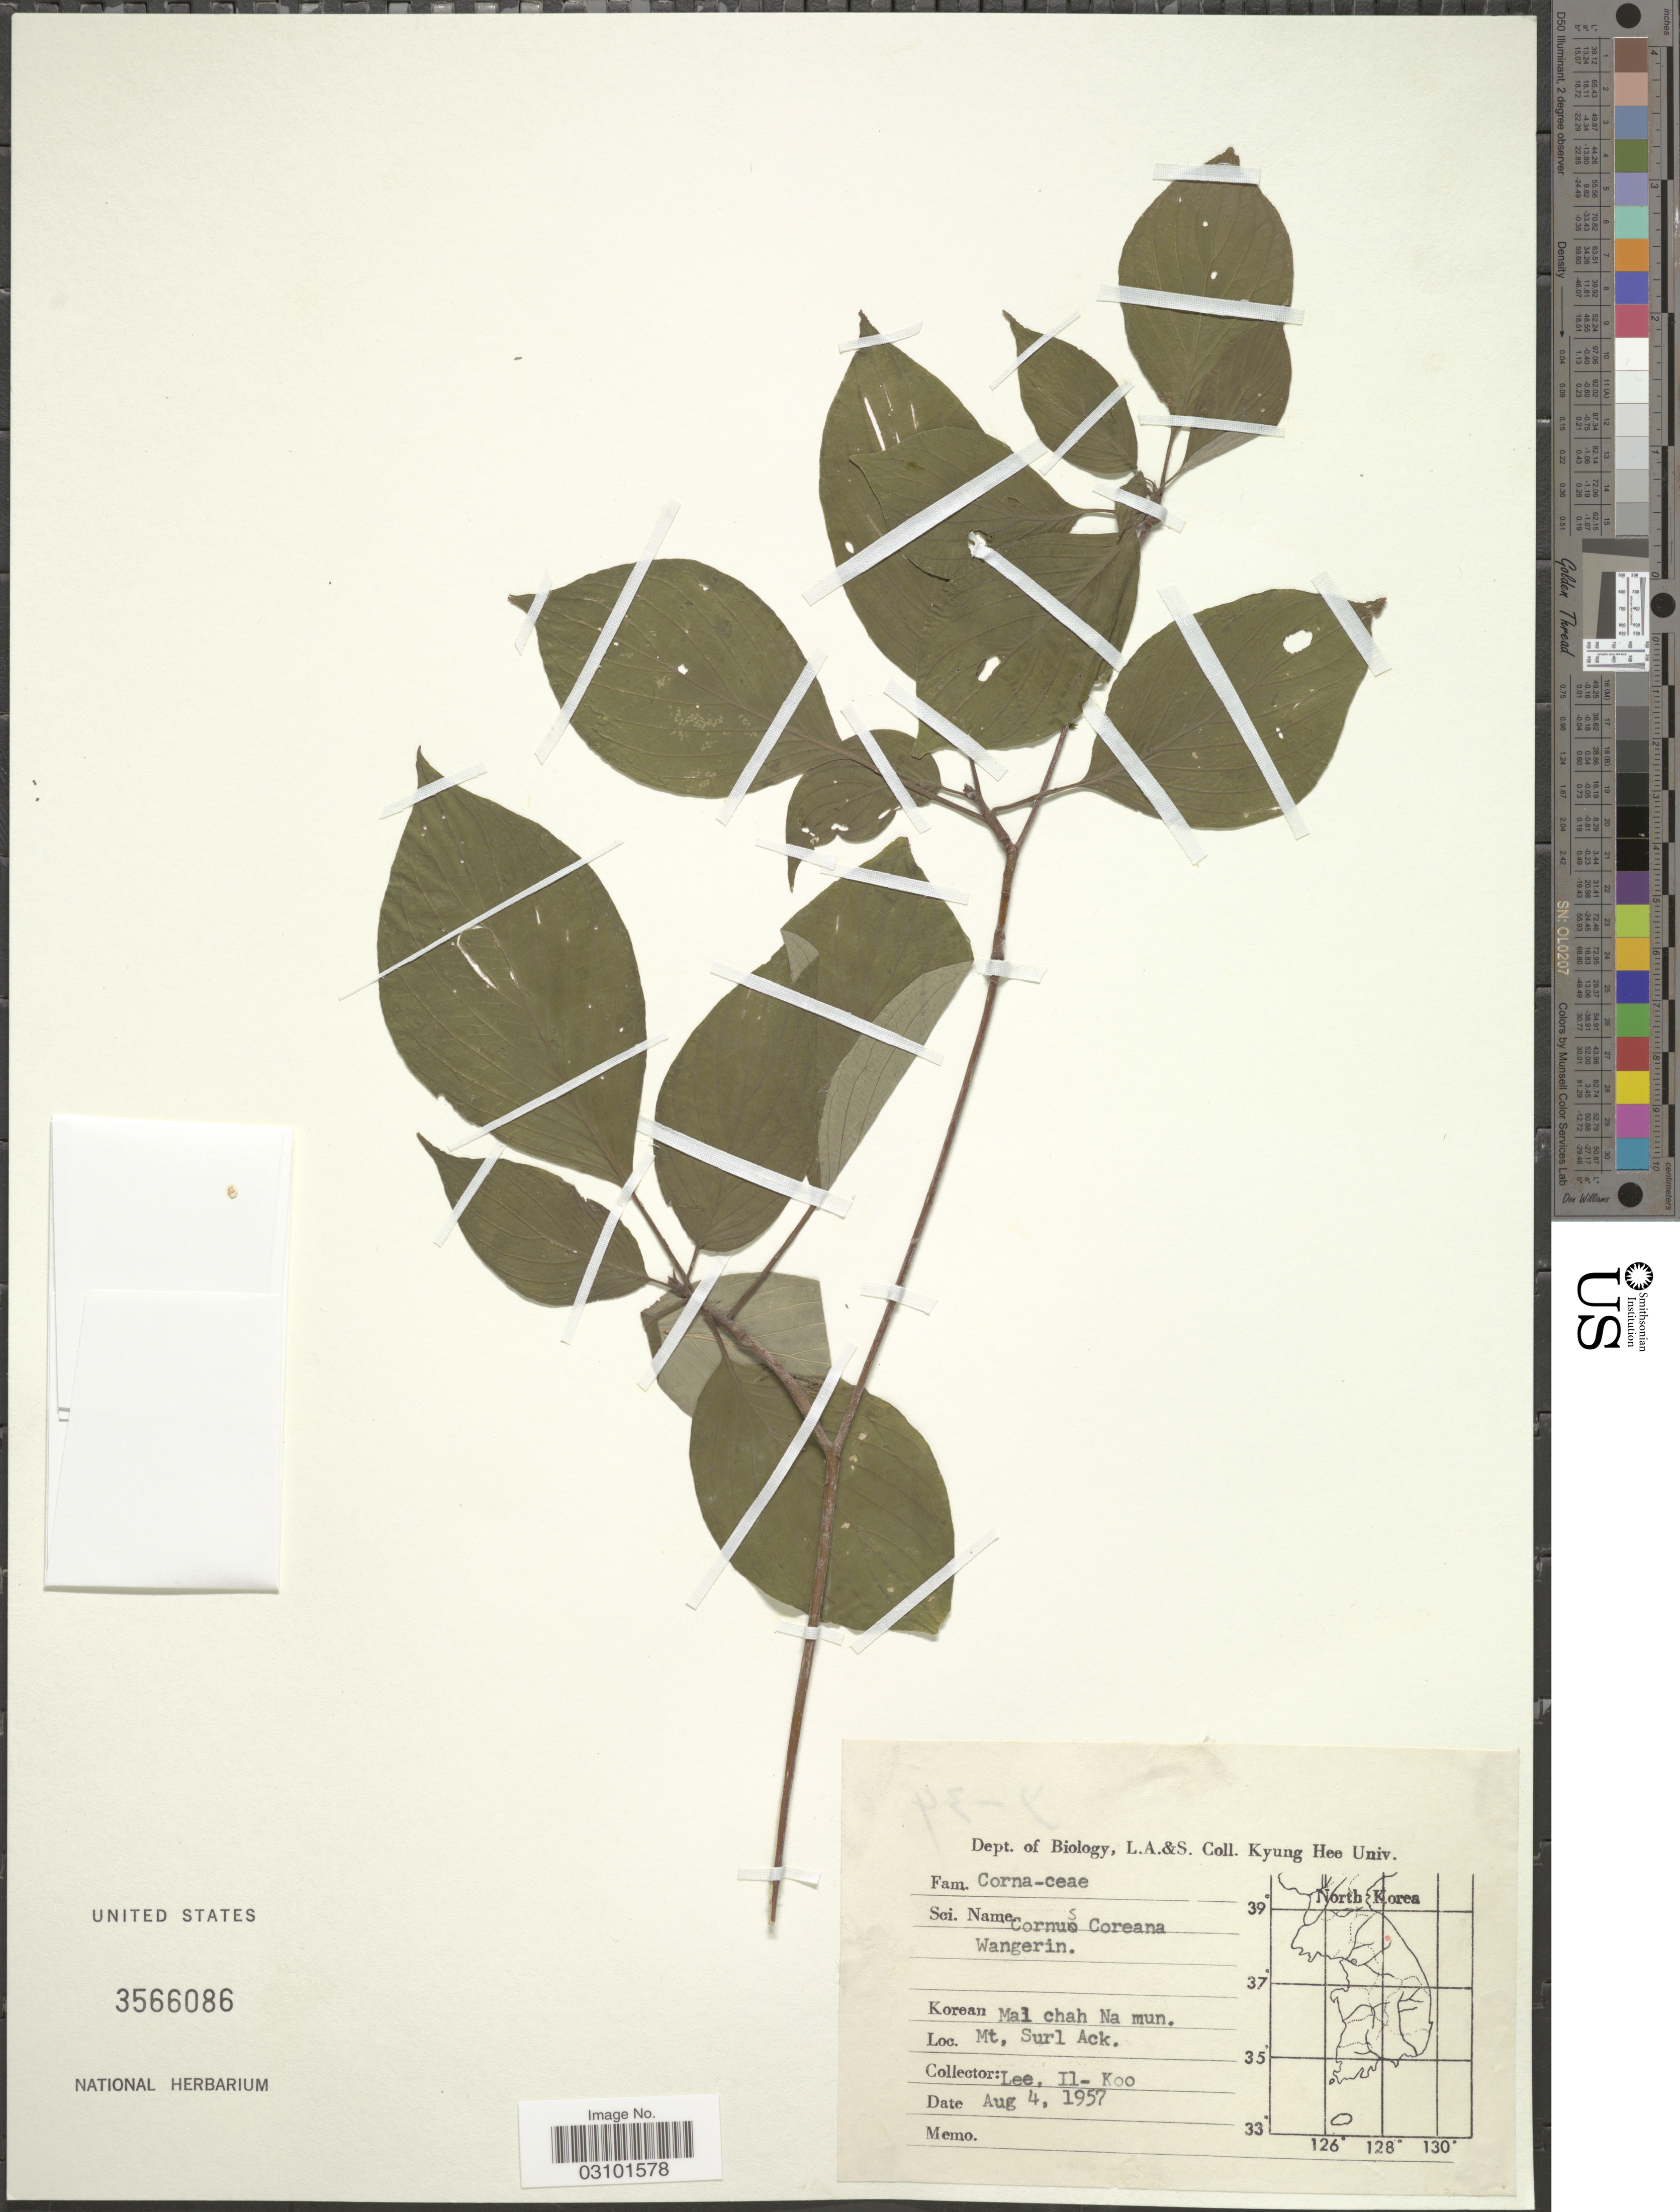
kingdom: Plantae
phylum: Tracheophyta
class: Magnoliopsida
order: Cornales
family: Cornaceae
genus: Cornus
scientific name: Cornus coreana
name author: Wangerin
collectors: Il-Ko Lee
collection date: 1957-08-04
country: South Korea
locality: Mt. Surl Ack.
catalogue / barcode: US 3566086